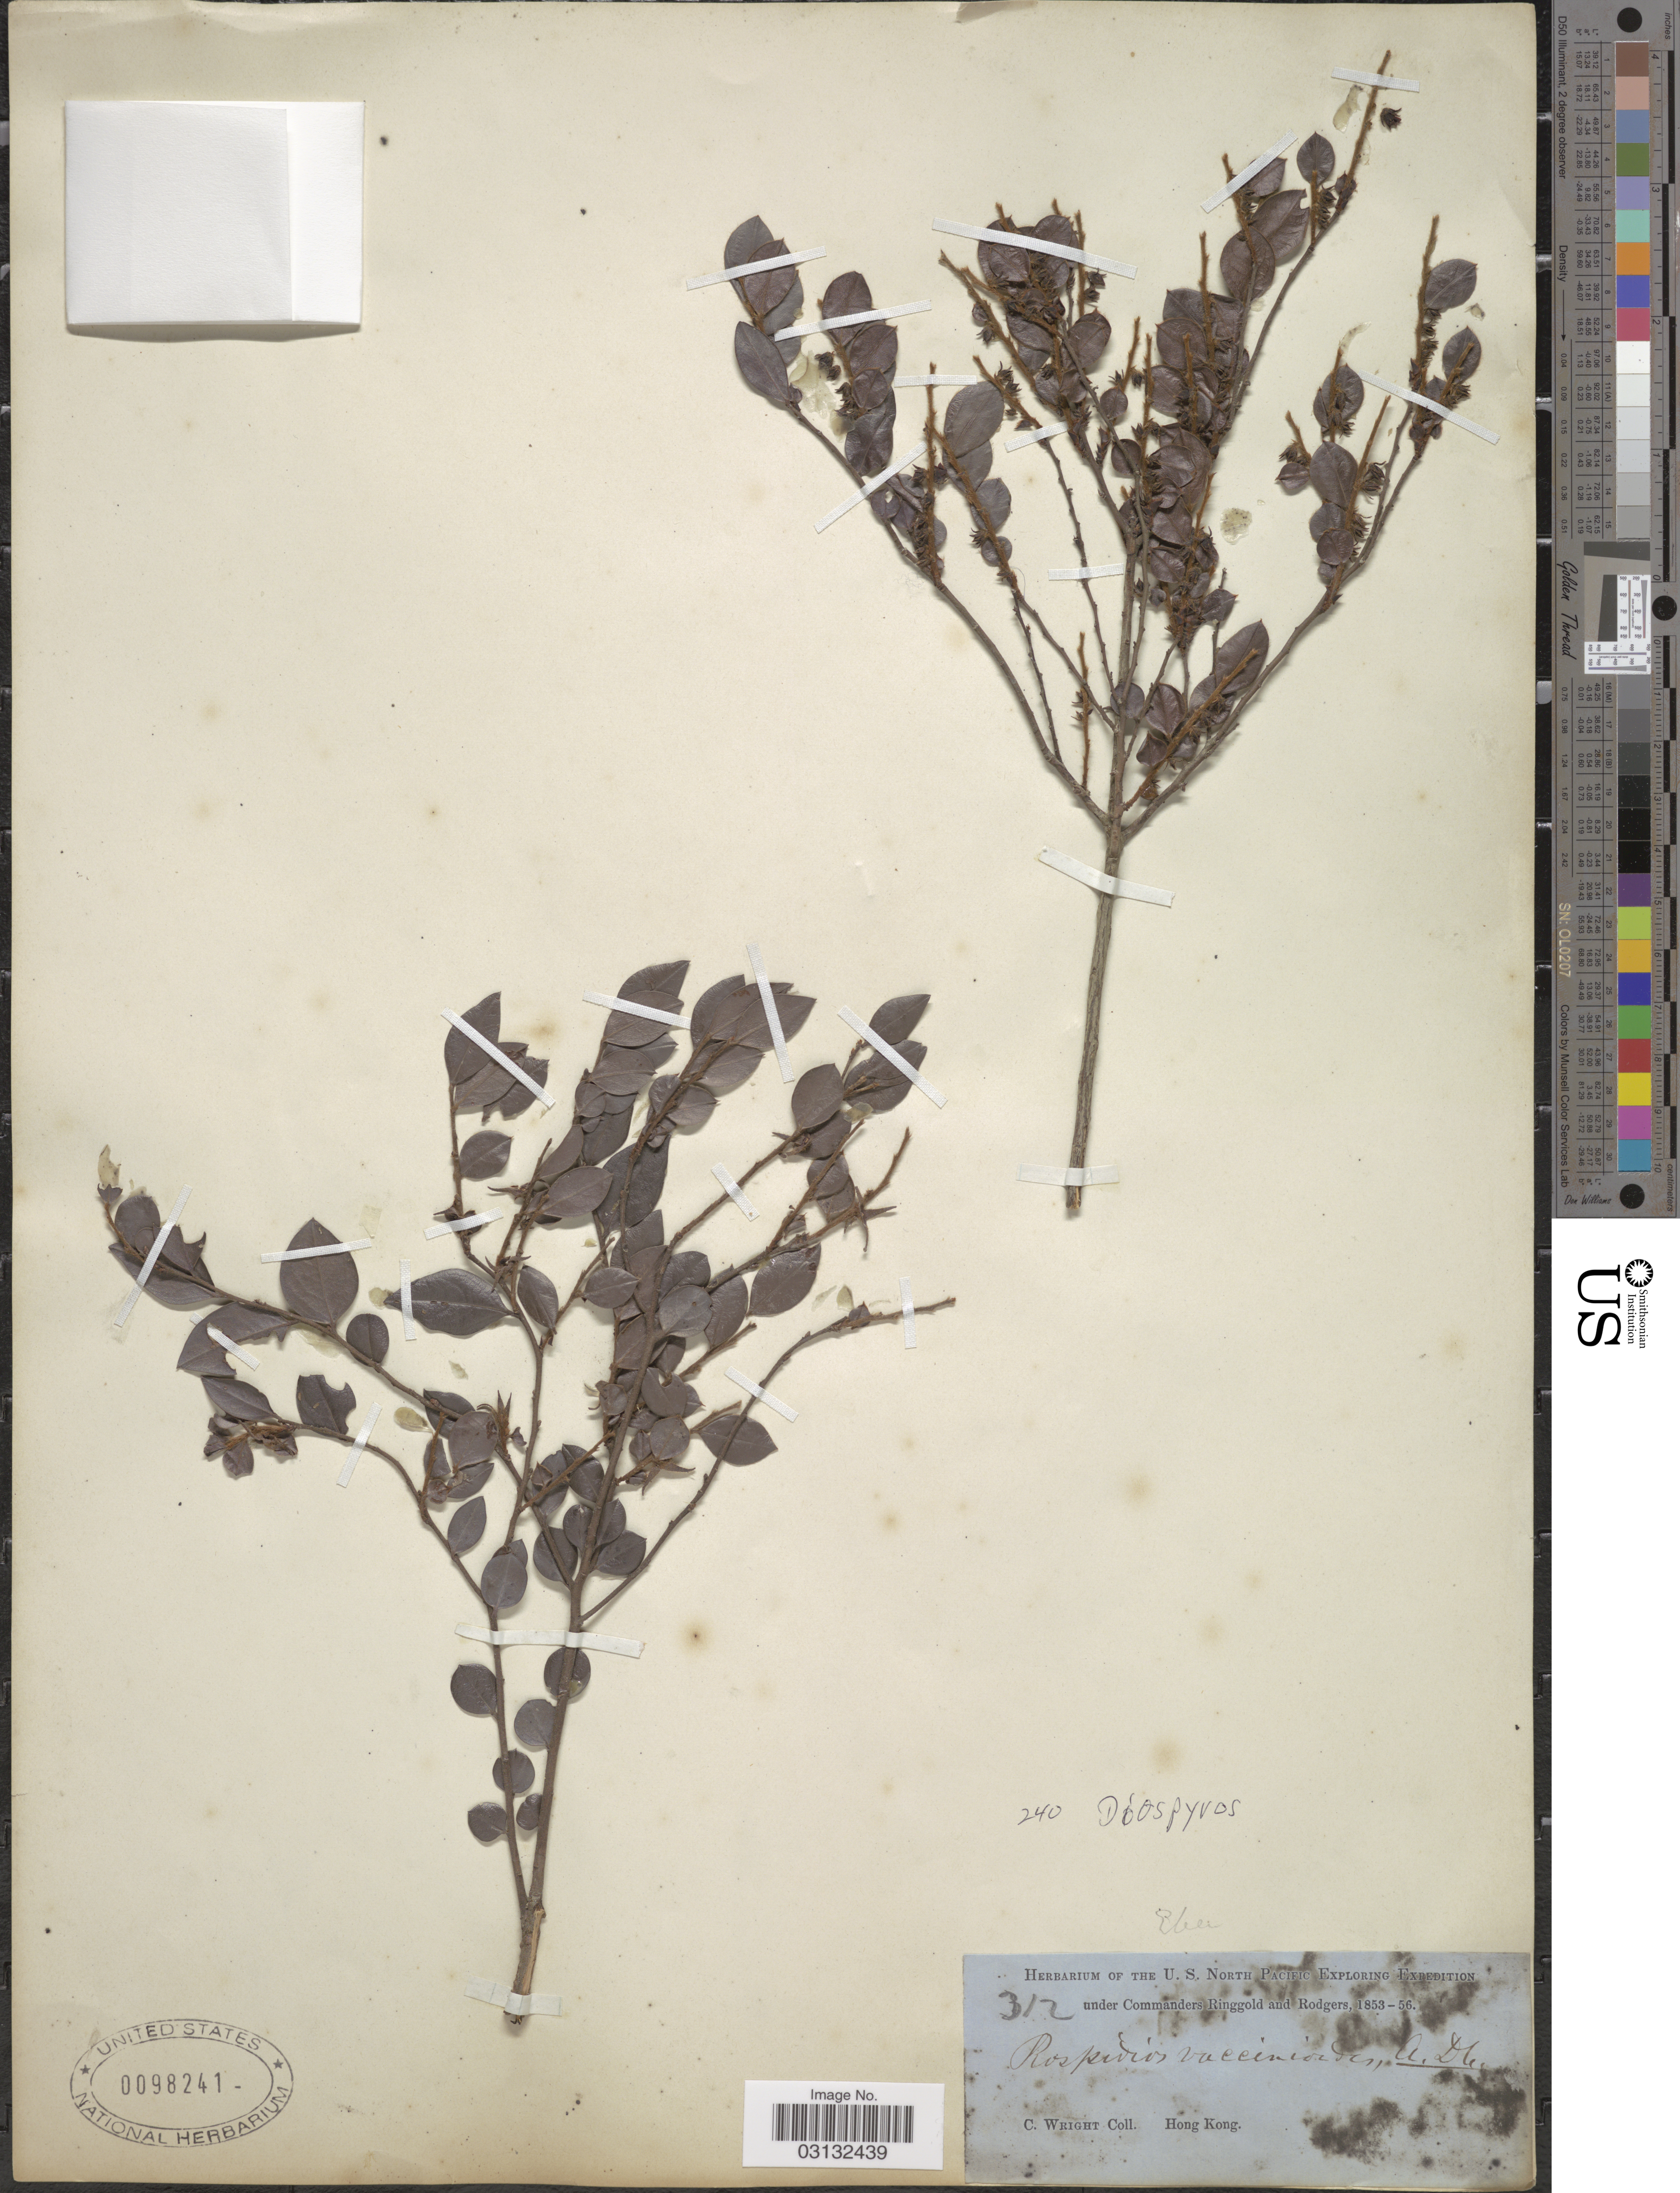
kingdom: Plantae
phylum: Tracheophyta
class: Magnoliopsida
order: Ericales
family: Ebenaceae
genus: Diospyros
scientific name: Diospyros vaccinioides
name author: Lindl.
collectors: C. Wright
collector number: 312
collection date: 1853/1856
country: China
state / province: Hong Kong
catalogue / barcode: US 98241